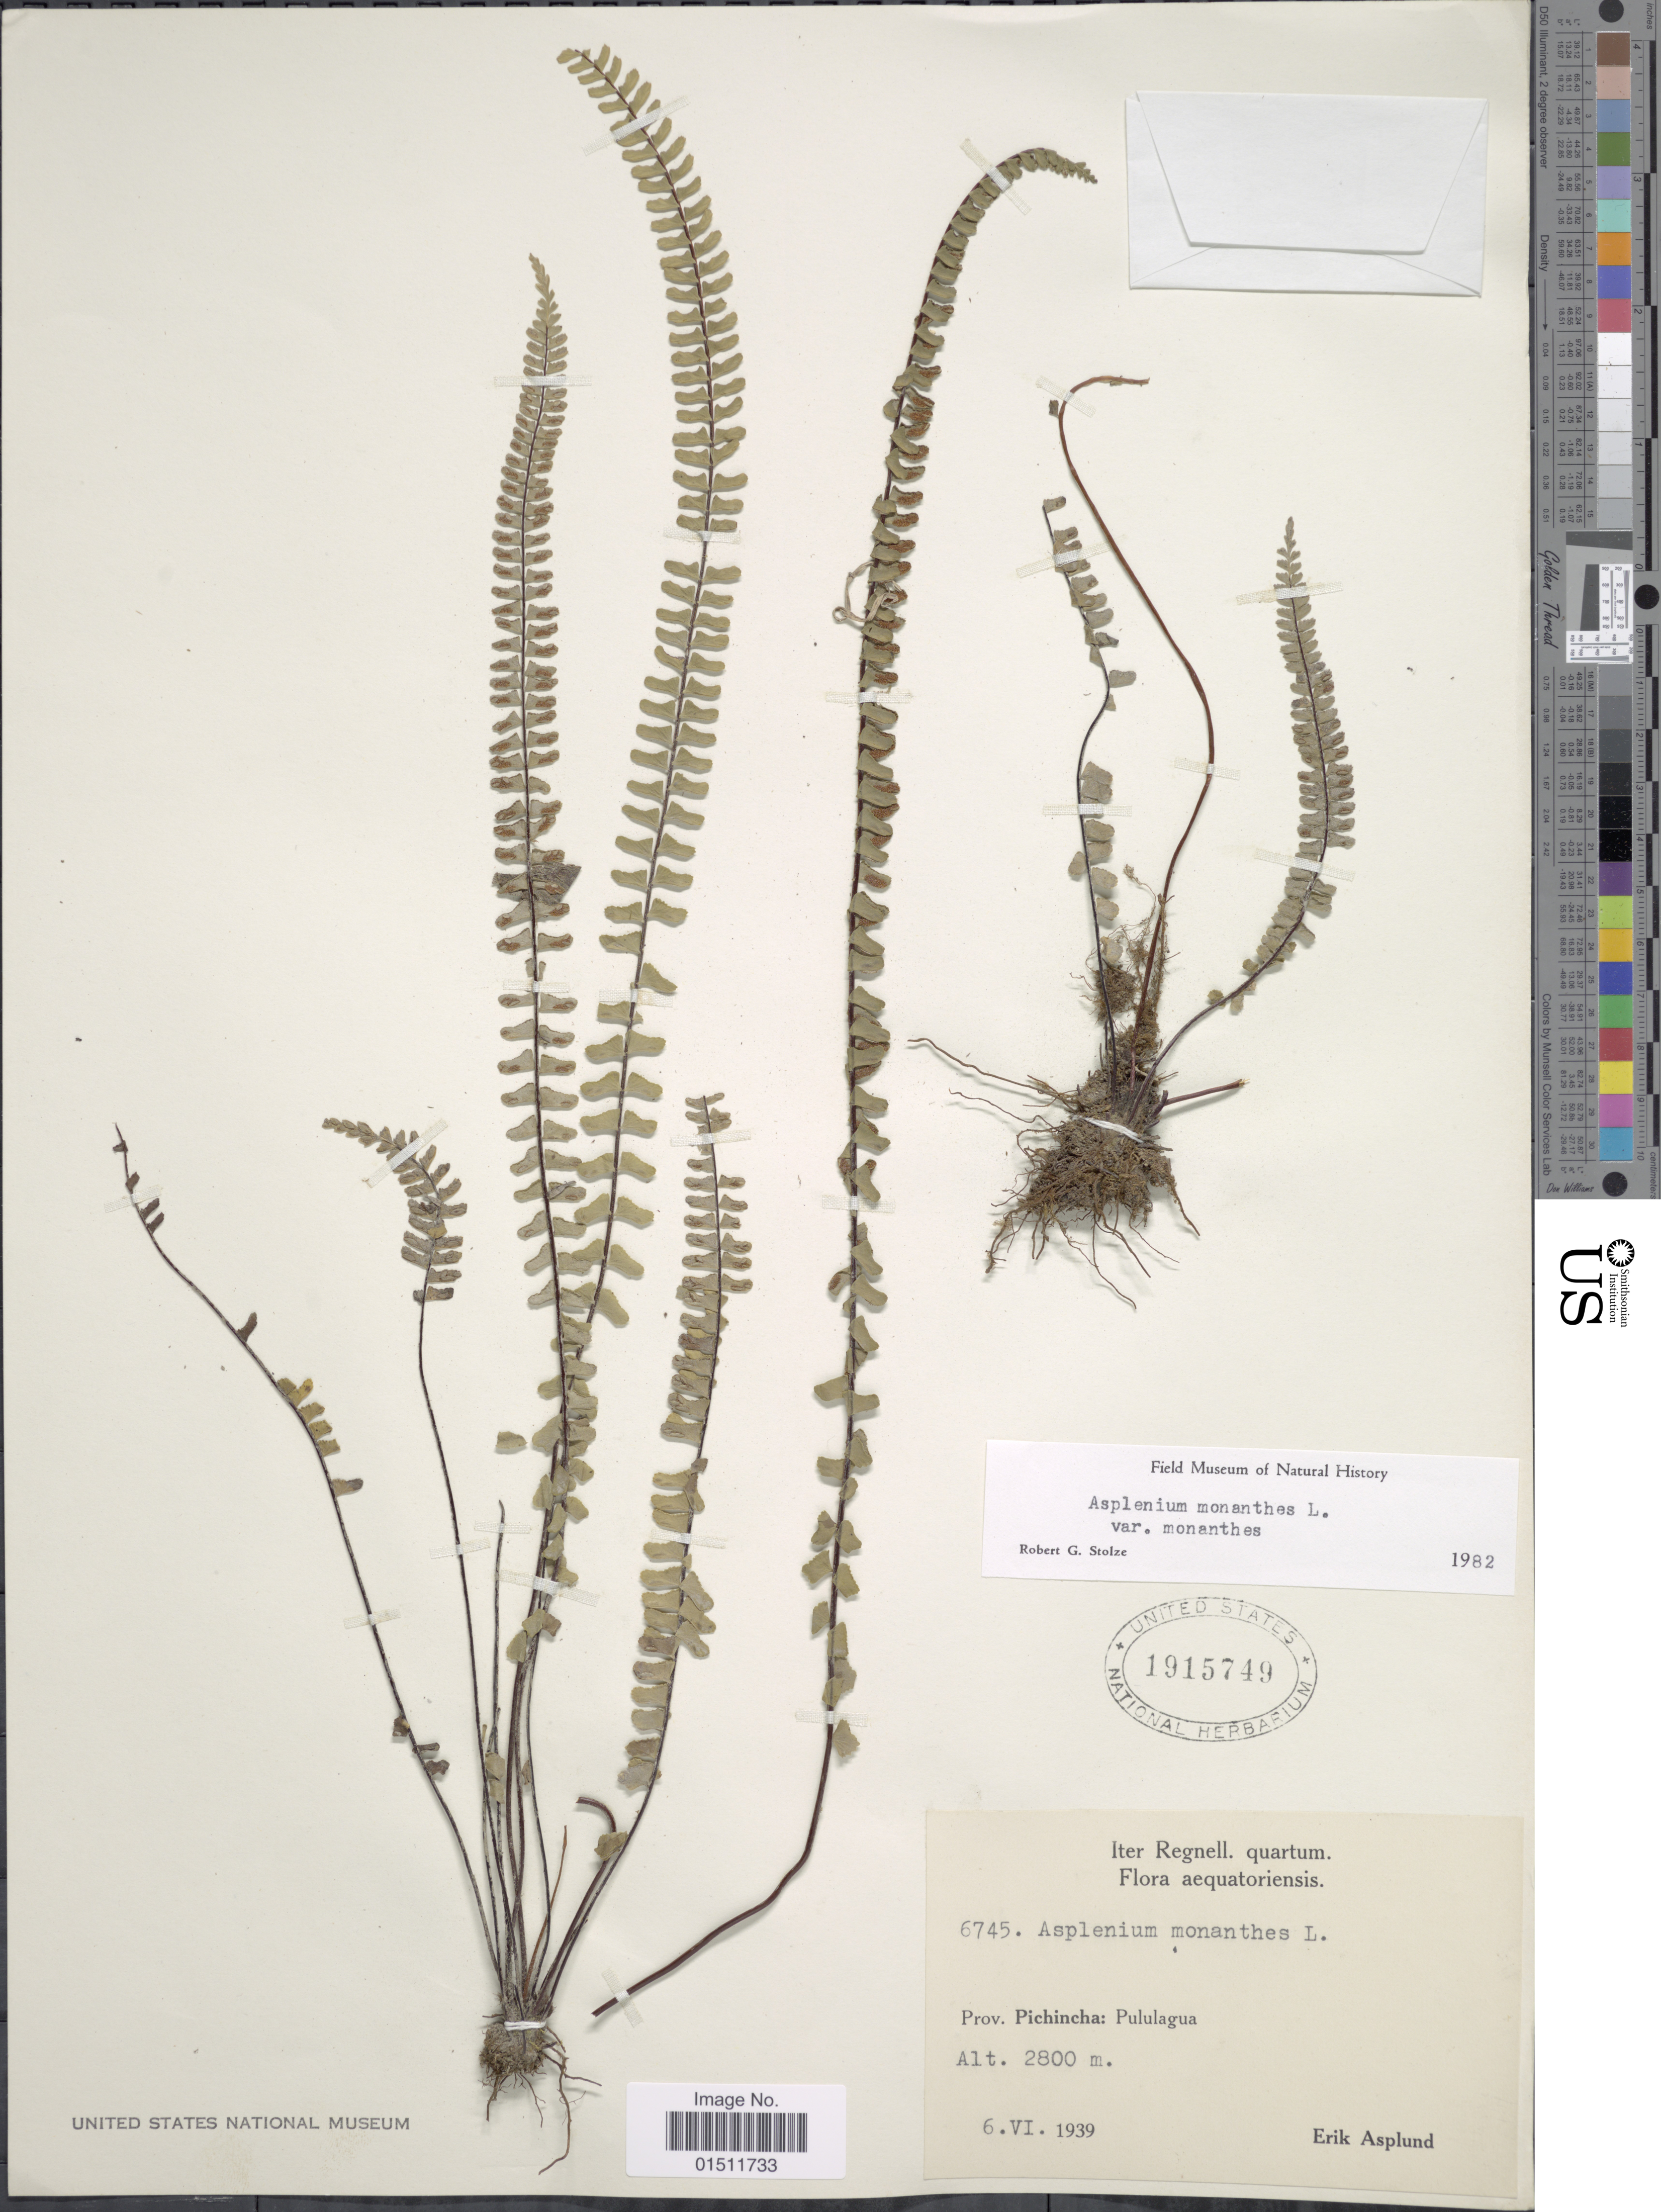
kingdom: Plantae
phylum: Tracheophyta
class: Polypodiopsida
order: Polypodiales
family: Aspleniaceae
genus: Asplenium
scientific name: Asplenium monanthes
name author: L.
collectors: E. Asplund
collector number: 6745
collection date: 1939-06-06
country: Ecuador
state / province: Pichincha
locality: Aequatoriensis, Prov. Pichincha: Pululagua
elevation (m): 2800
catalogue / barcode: US 1915749